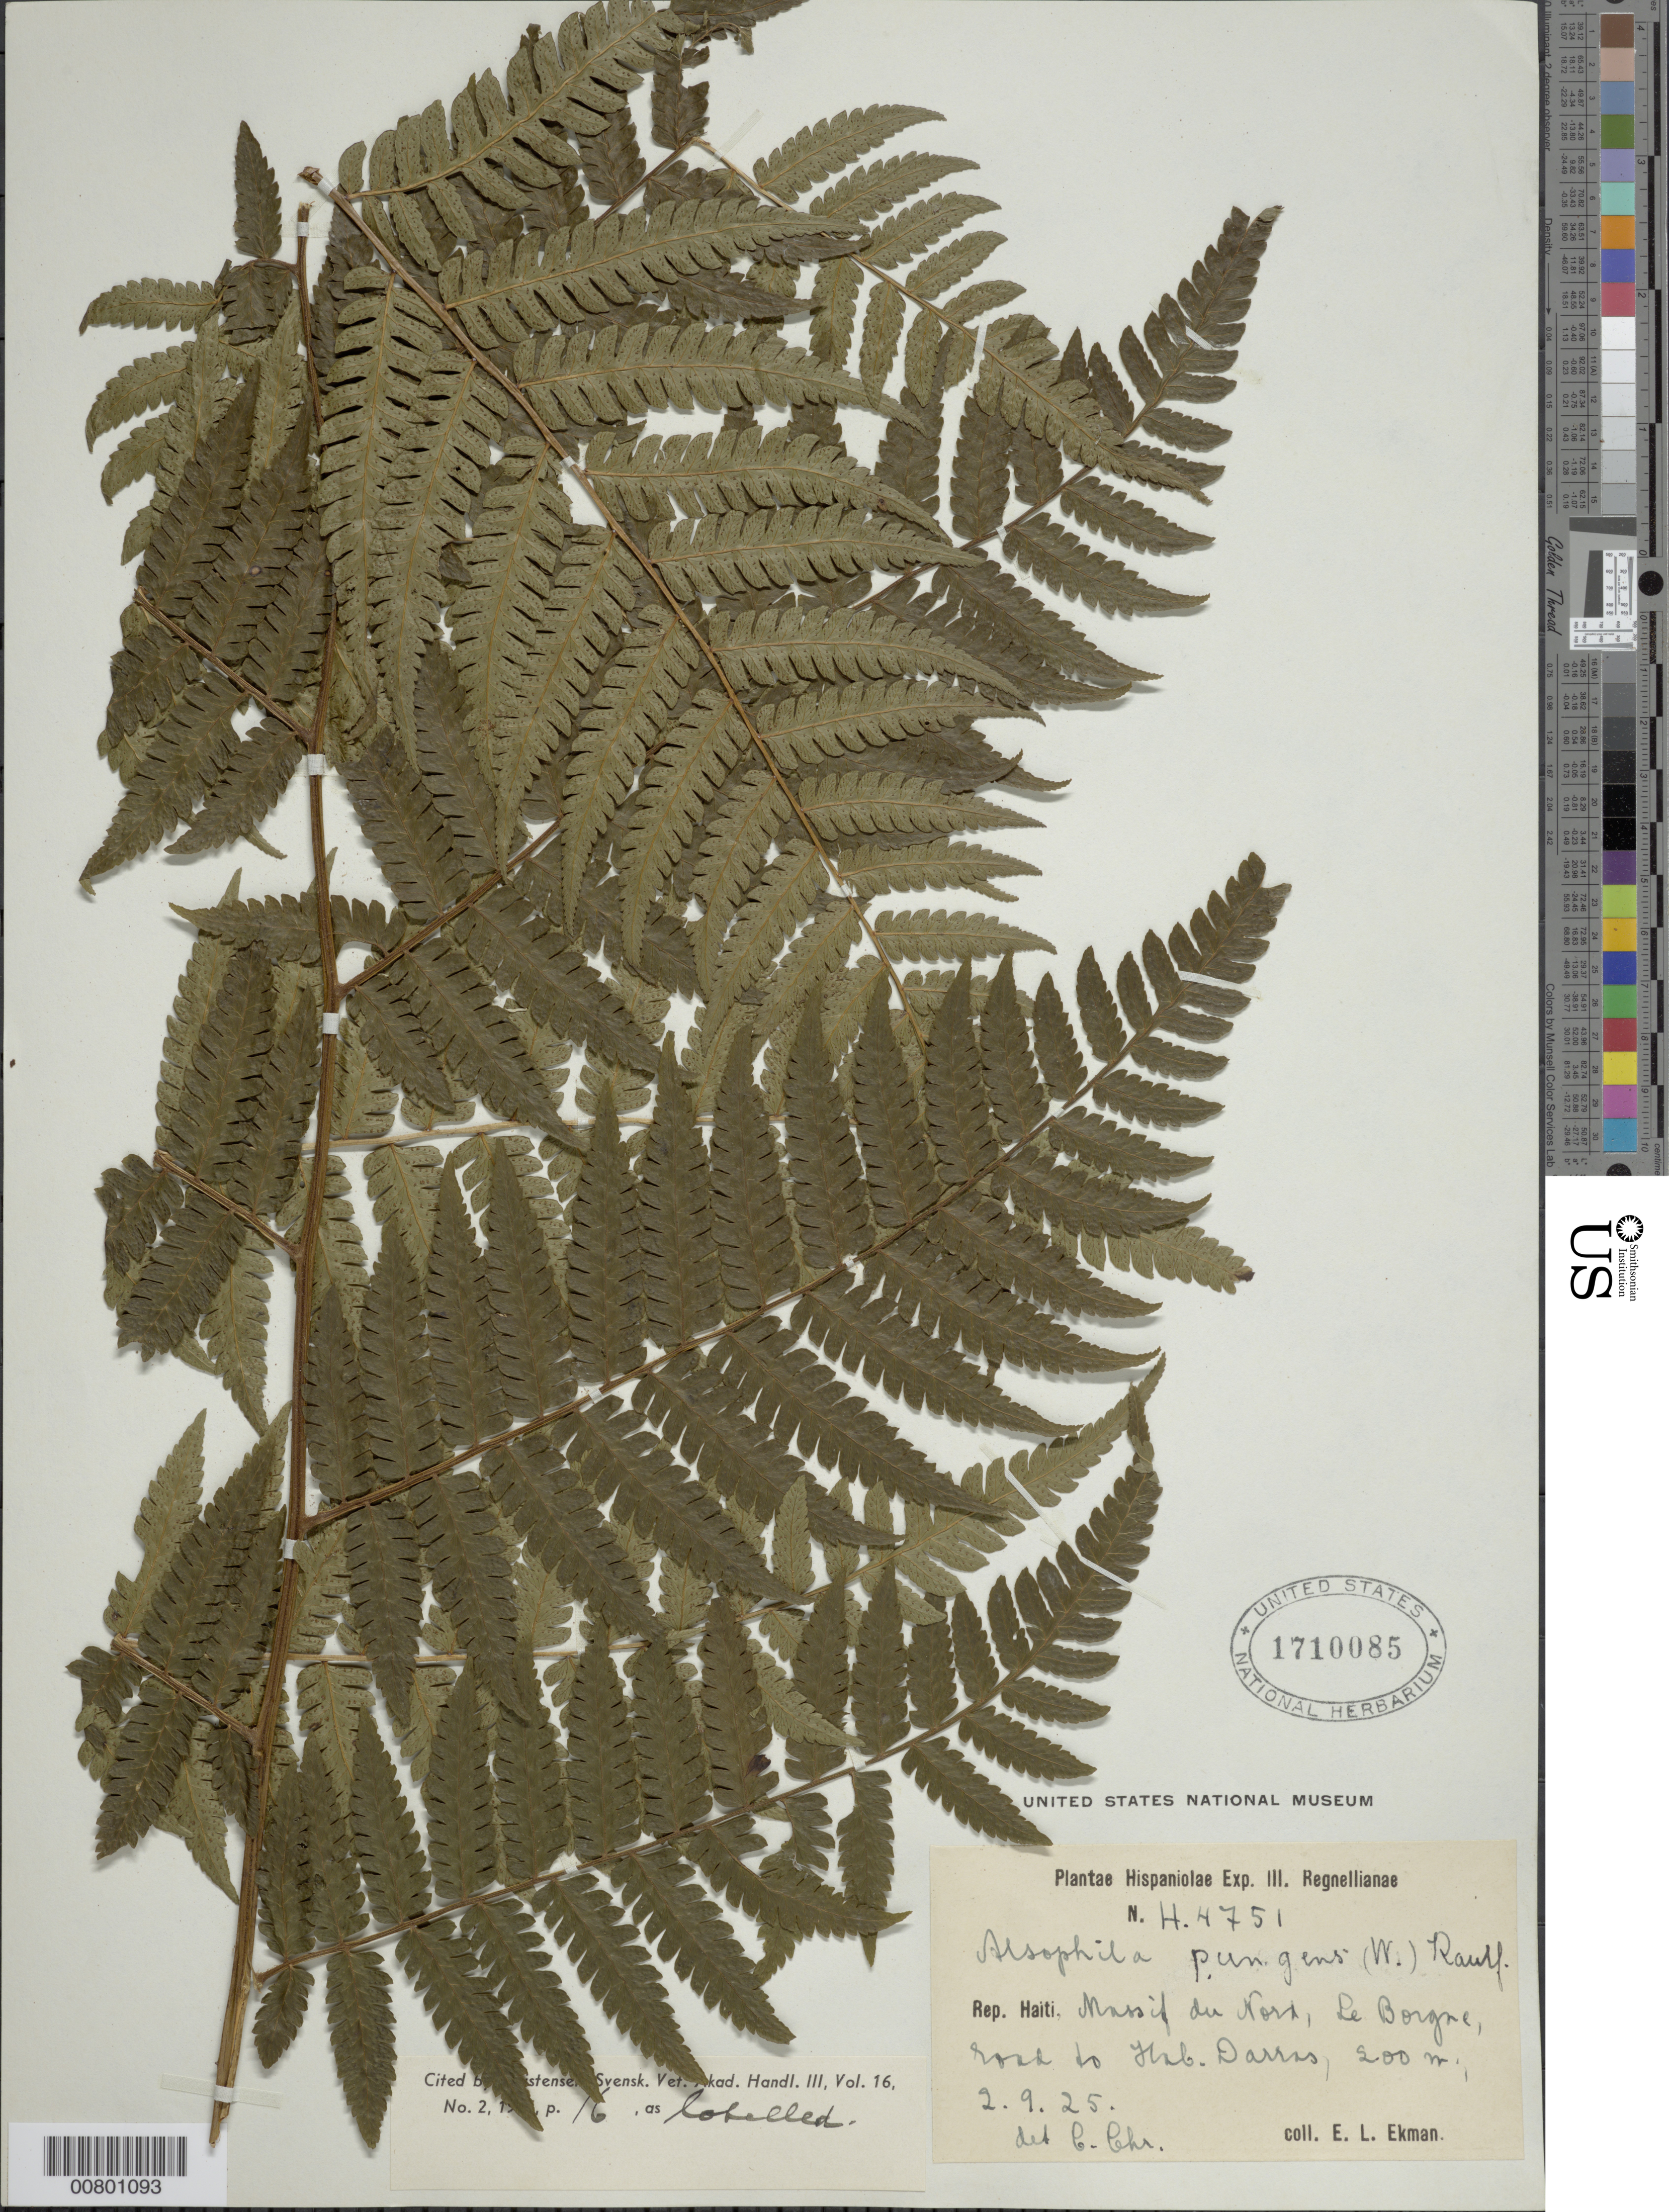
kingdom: Plantae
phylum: Tracheophyta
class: Polypodiopsida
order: Cyatheales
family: Cyatheaceae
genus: Cyathea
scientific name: Cyathea pungens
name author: (Willd.) Domin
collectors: E. L. Ekman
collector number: H 4751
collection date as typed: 02 Sep 1925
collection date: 1925-09-02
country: Haiti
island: Hispaniola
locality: Massif du Nord, Le Borgne, road to Hab. Darras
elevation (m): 200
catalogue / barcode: US 1710085